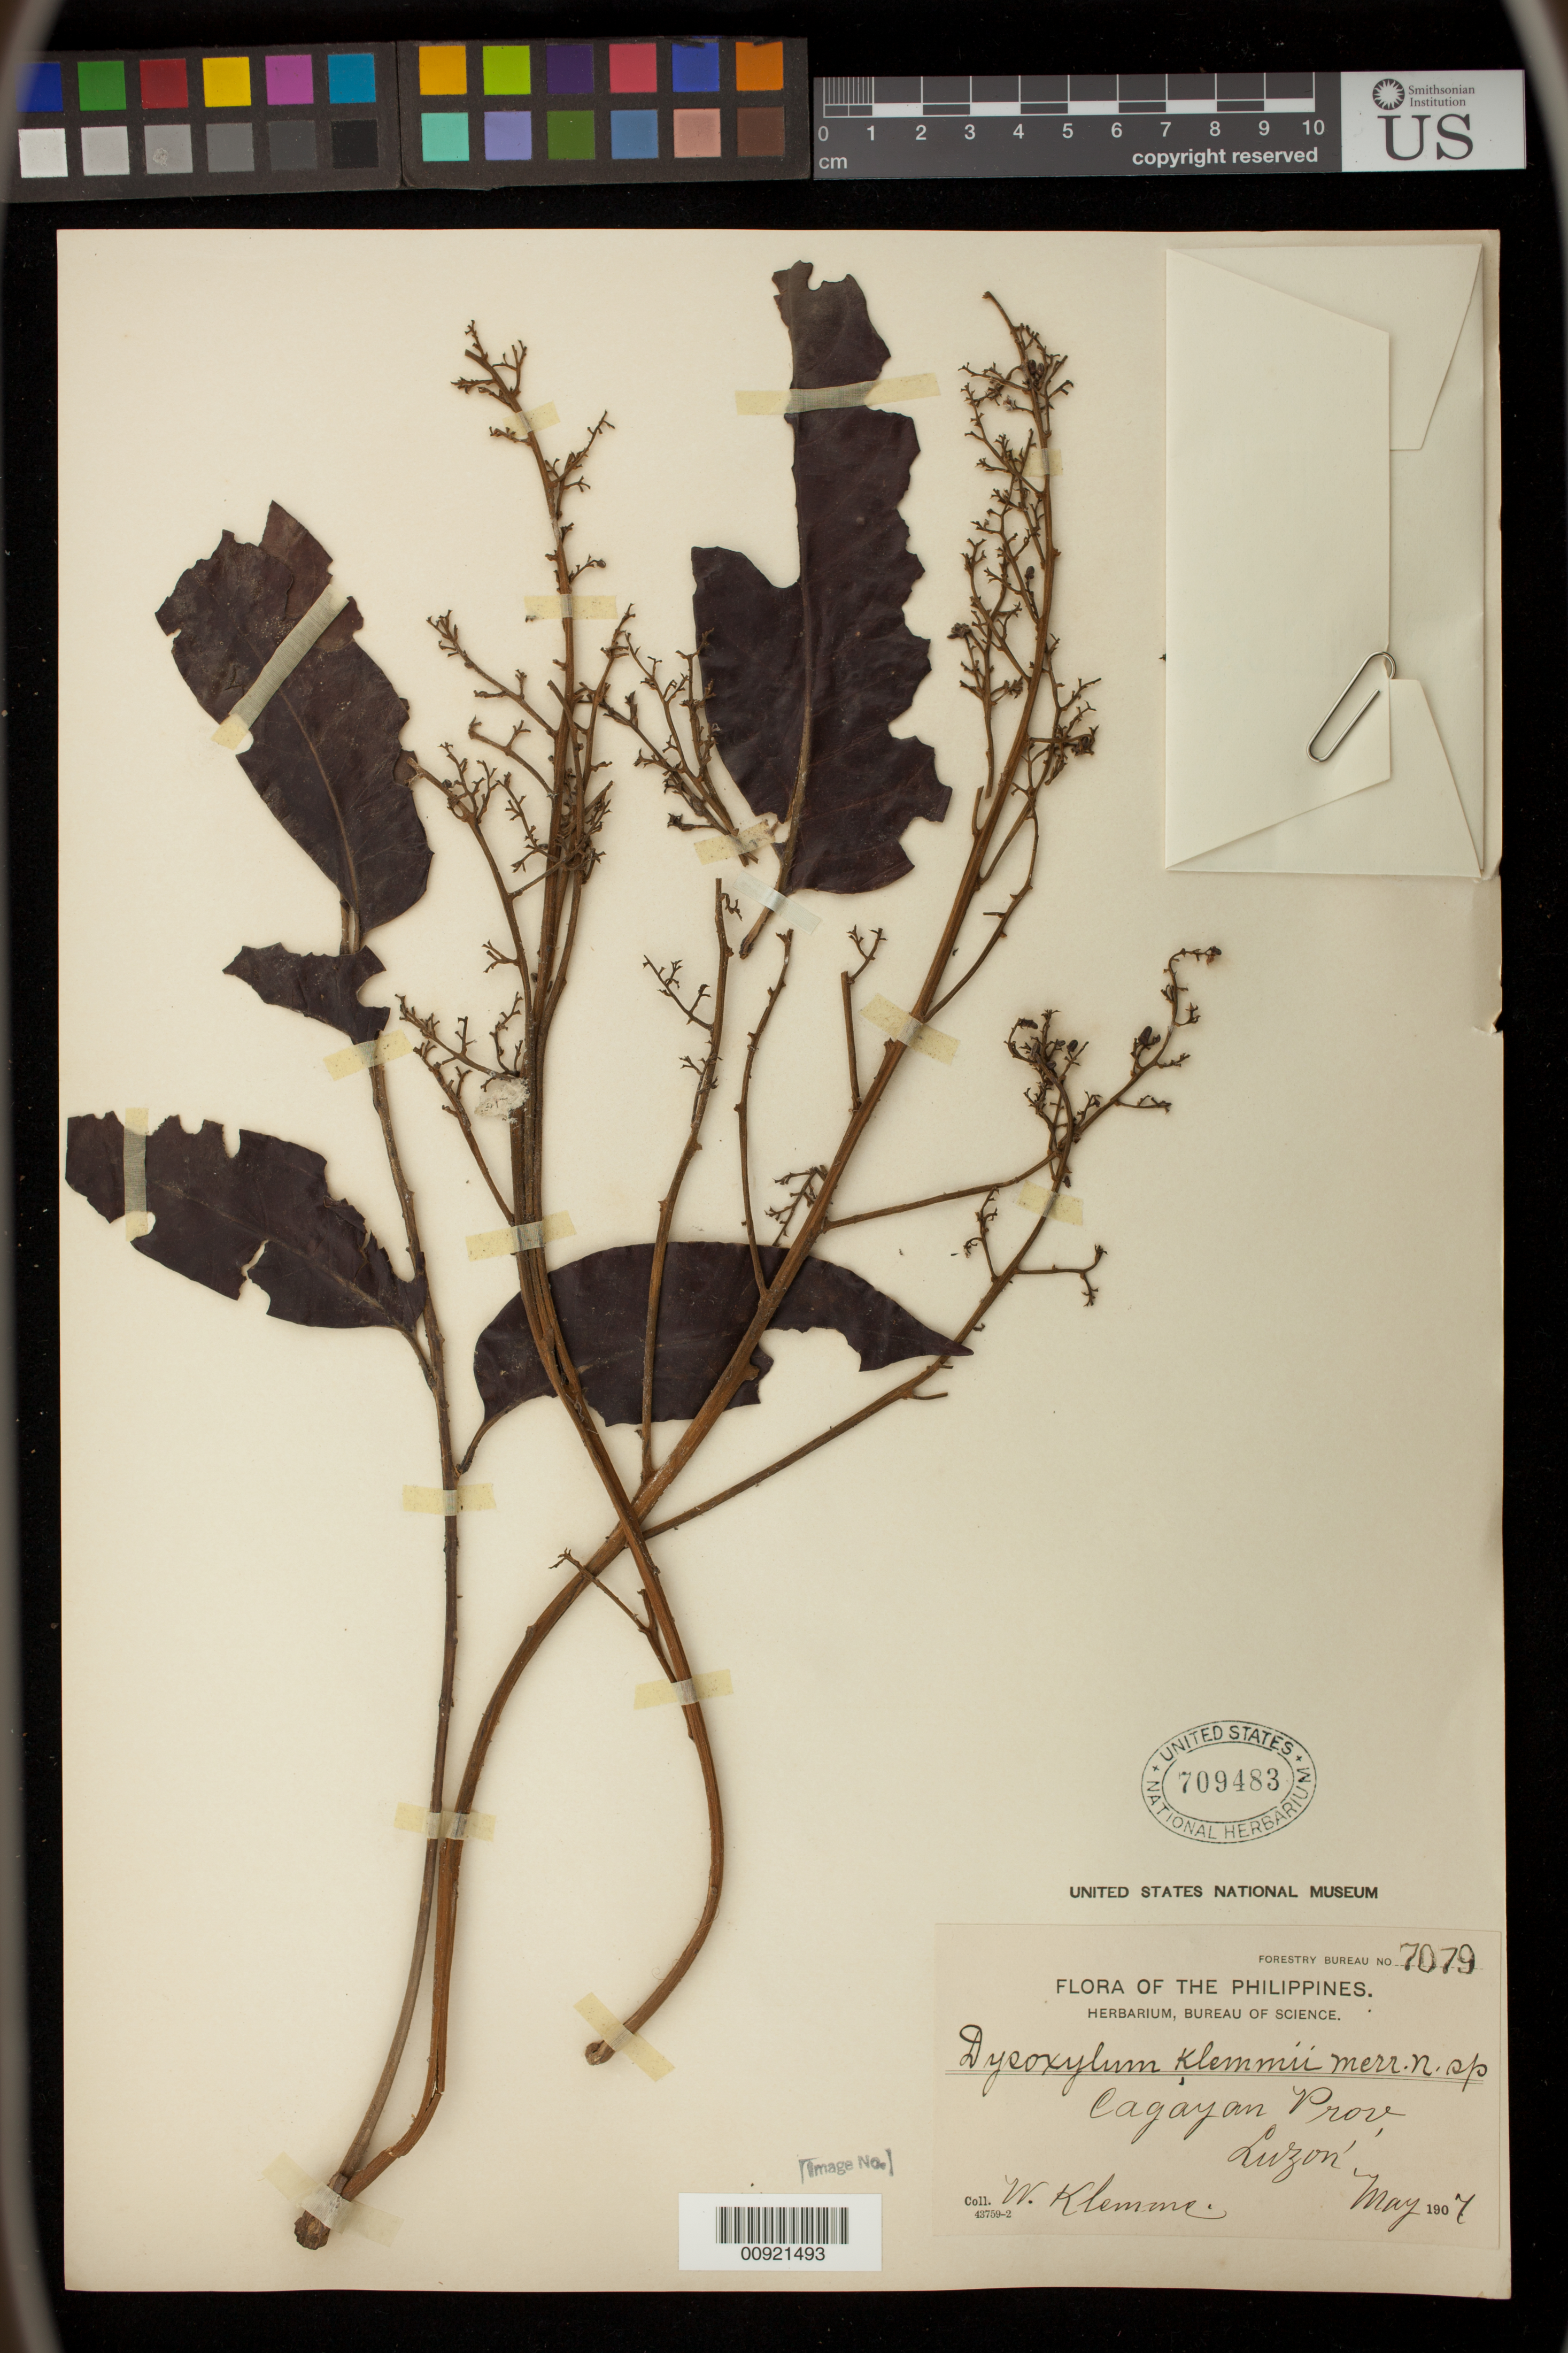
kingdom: Plantae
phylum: Tracheophyta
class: Magnoliopsida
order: Sapindales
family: Meliaceae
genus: Dysoxylum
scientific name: Dysoxylum klemmei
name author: Merr.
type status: Isotype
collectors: W. Klemme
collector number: Bur. Sci. 7079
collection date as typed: May 1907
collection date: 1907-05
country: Philippines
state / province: Cagayan Valley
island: Luzon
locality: San Vicente. Cagayan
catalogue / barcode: US 709483